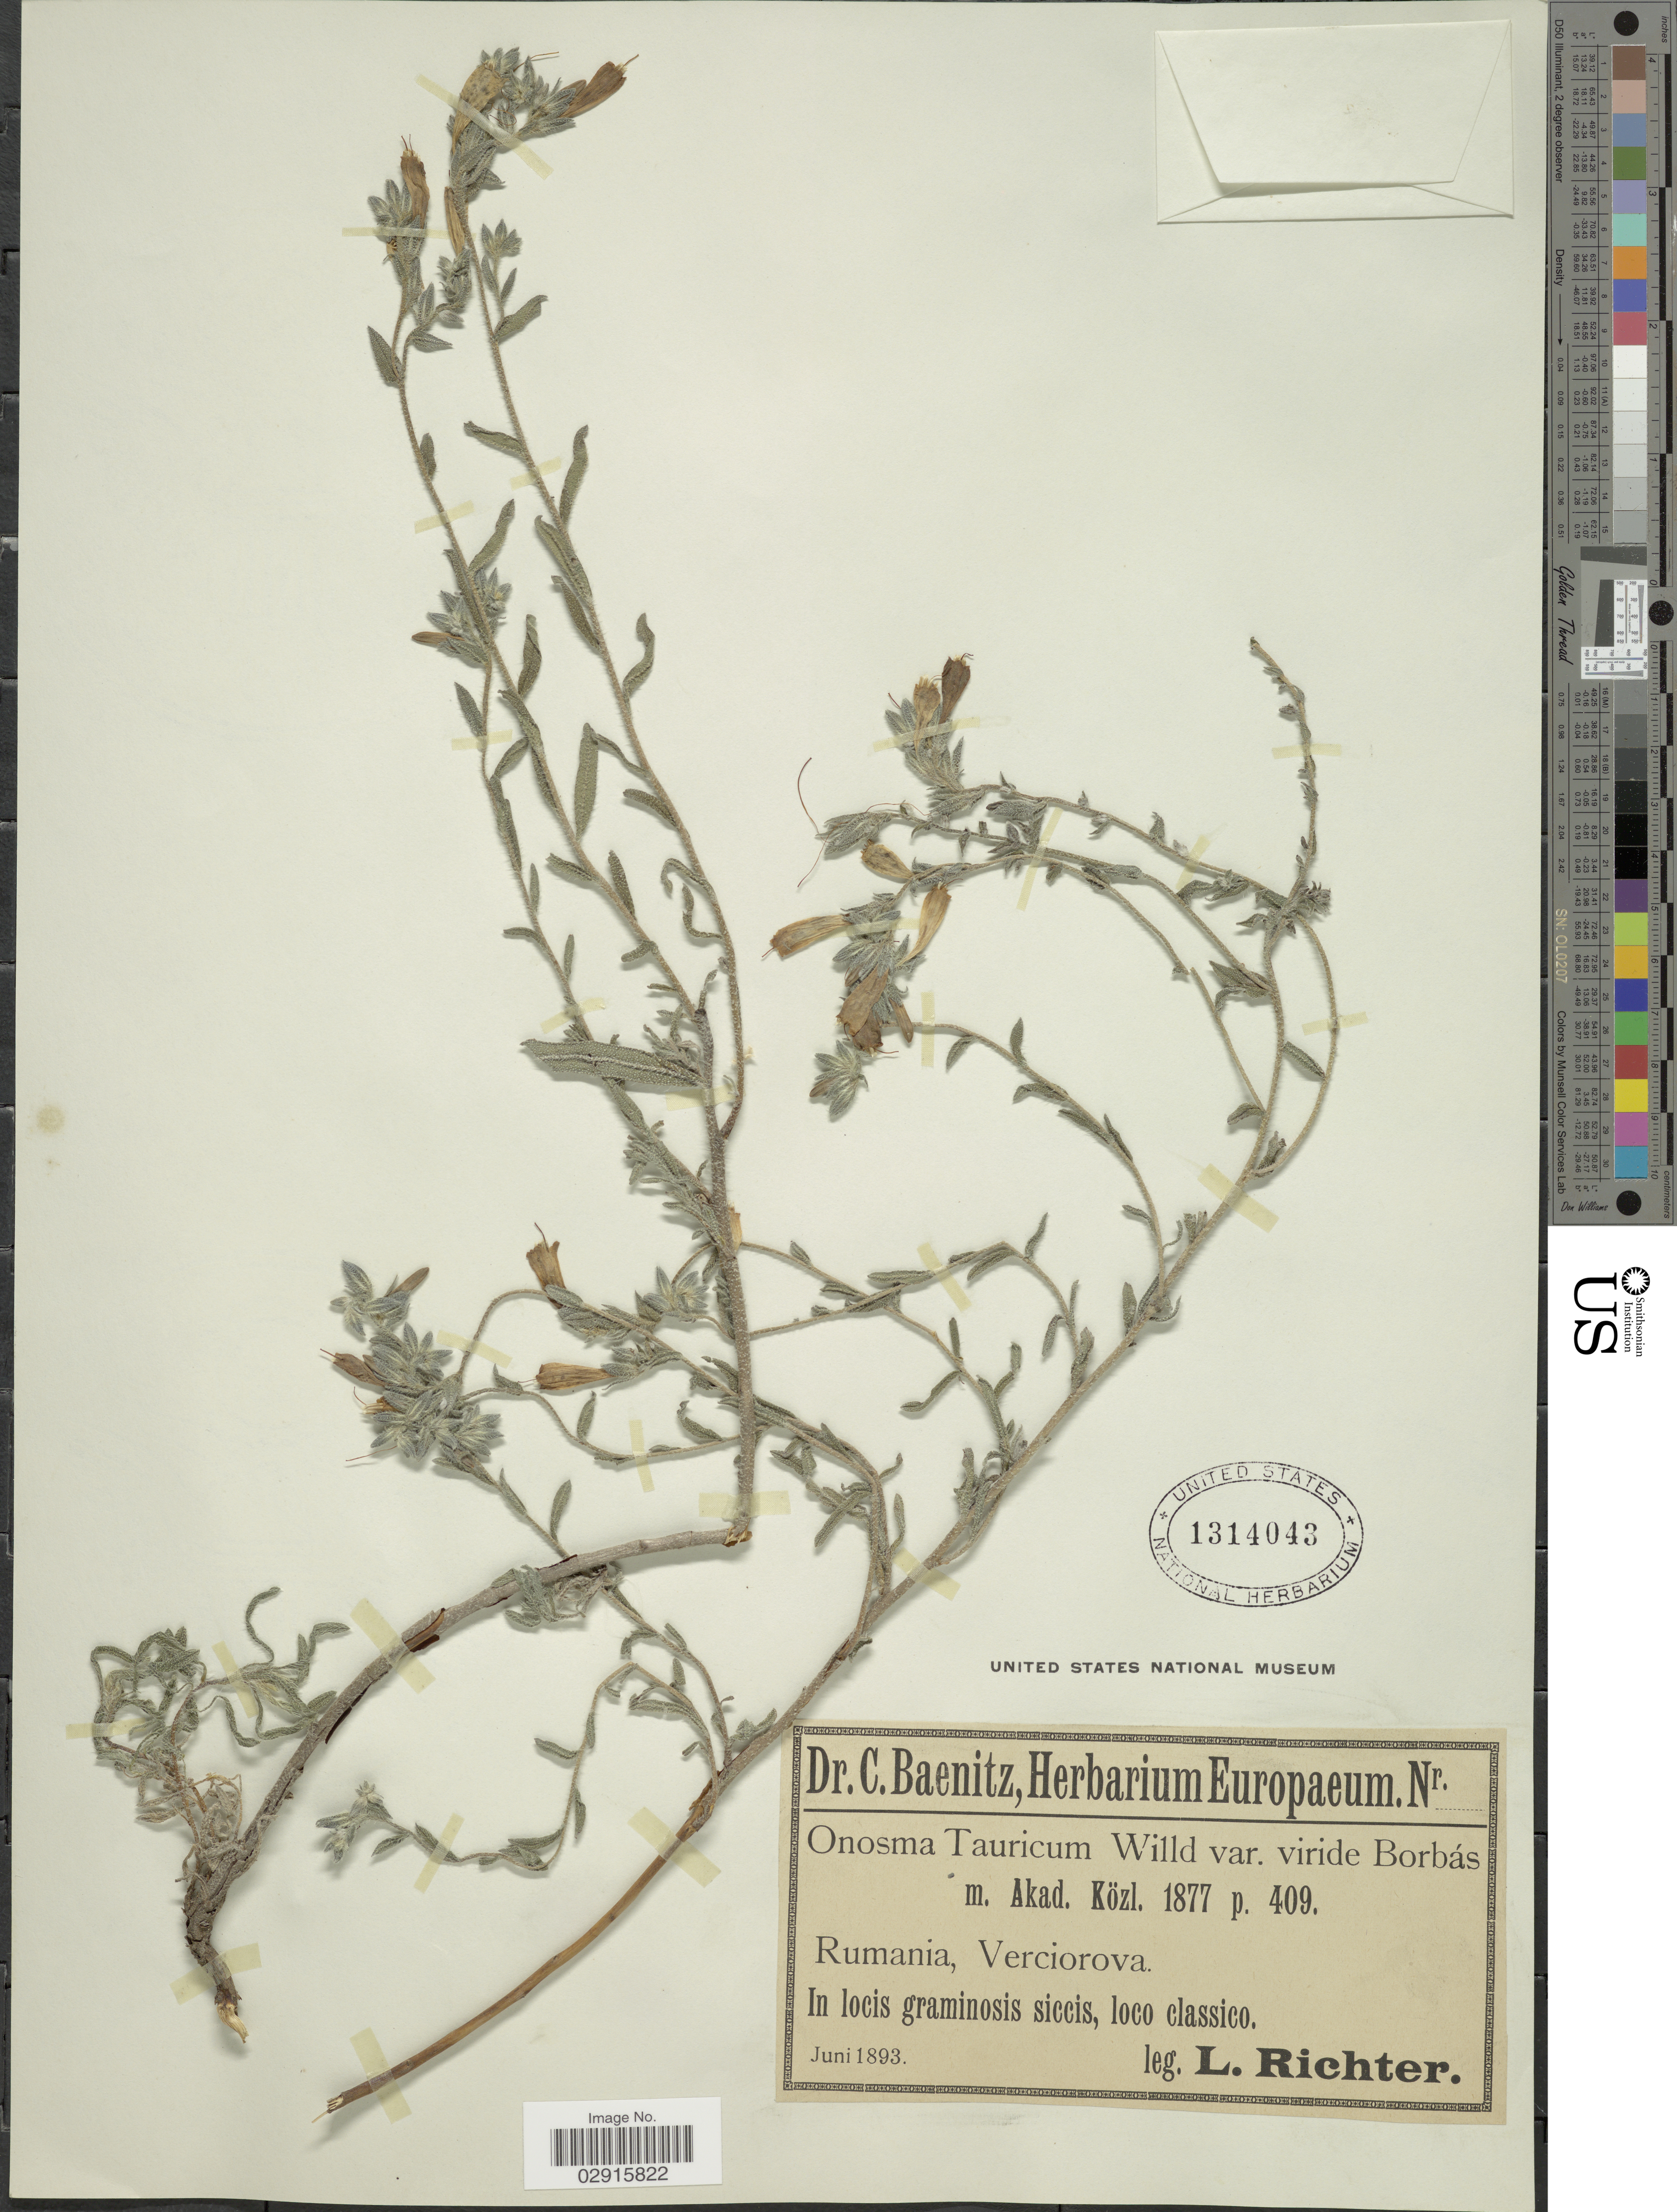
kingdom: Plantae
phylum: Tracheophyta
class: Magnoliopsida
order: Boraginales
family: Boraginaceae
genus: Onosma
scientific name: Onosma taurica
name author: Pall. ex Willd.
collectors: L. Richter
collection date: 1893-06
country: Romania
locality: Rumania, Verciorova.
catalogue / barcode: US 1314043